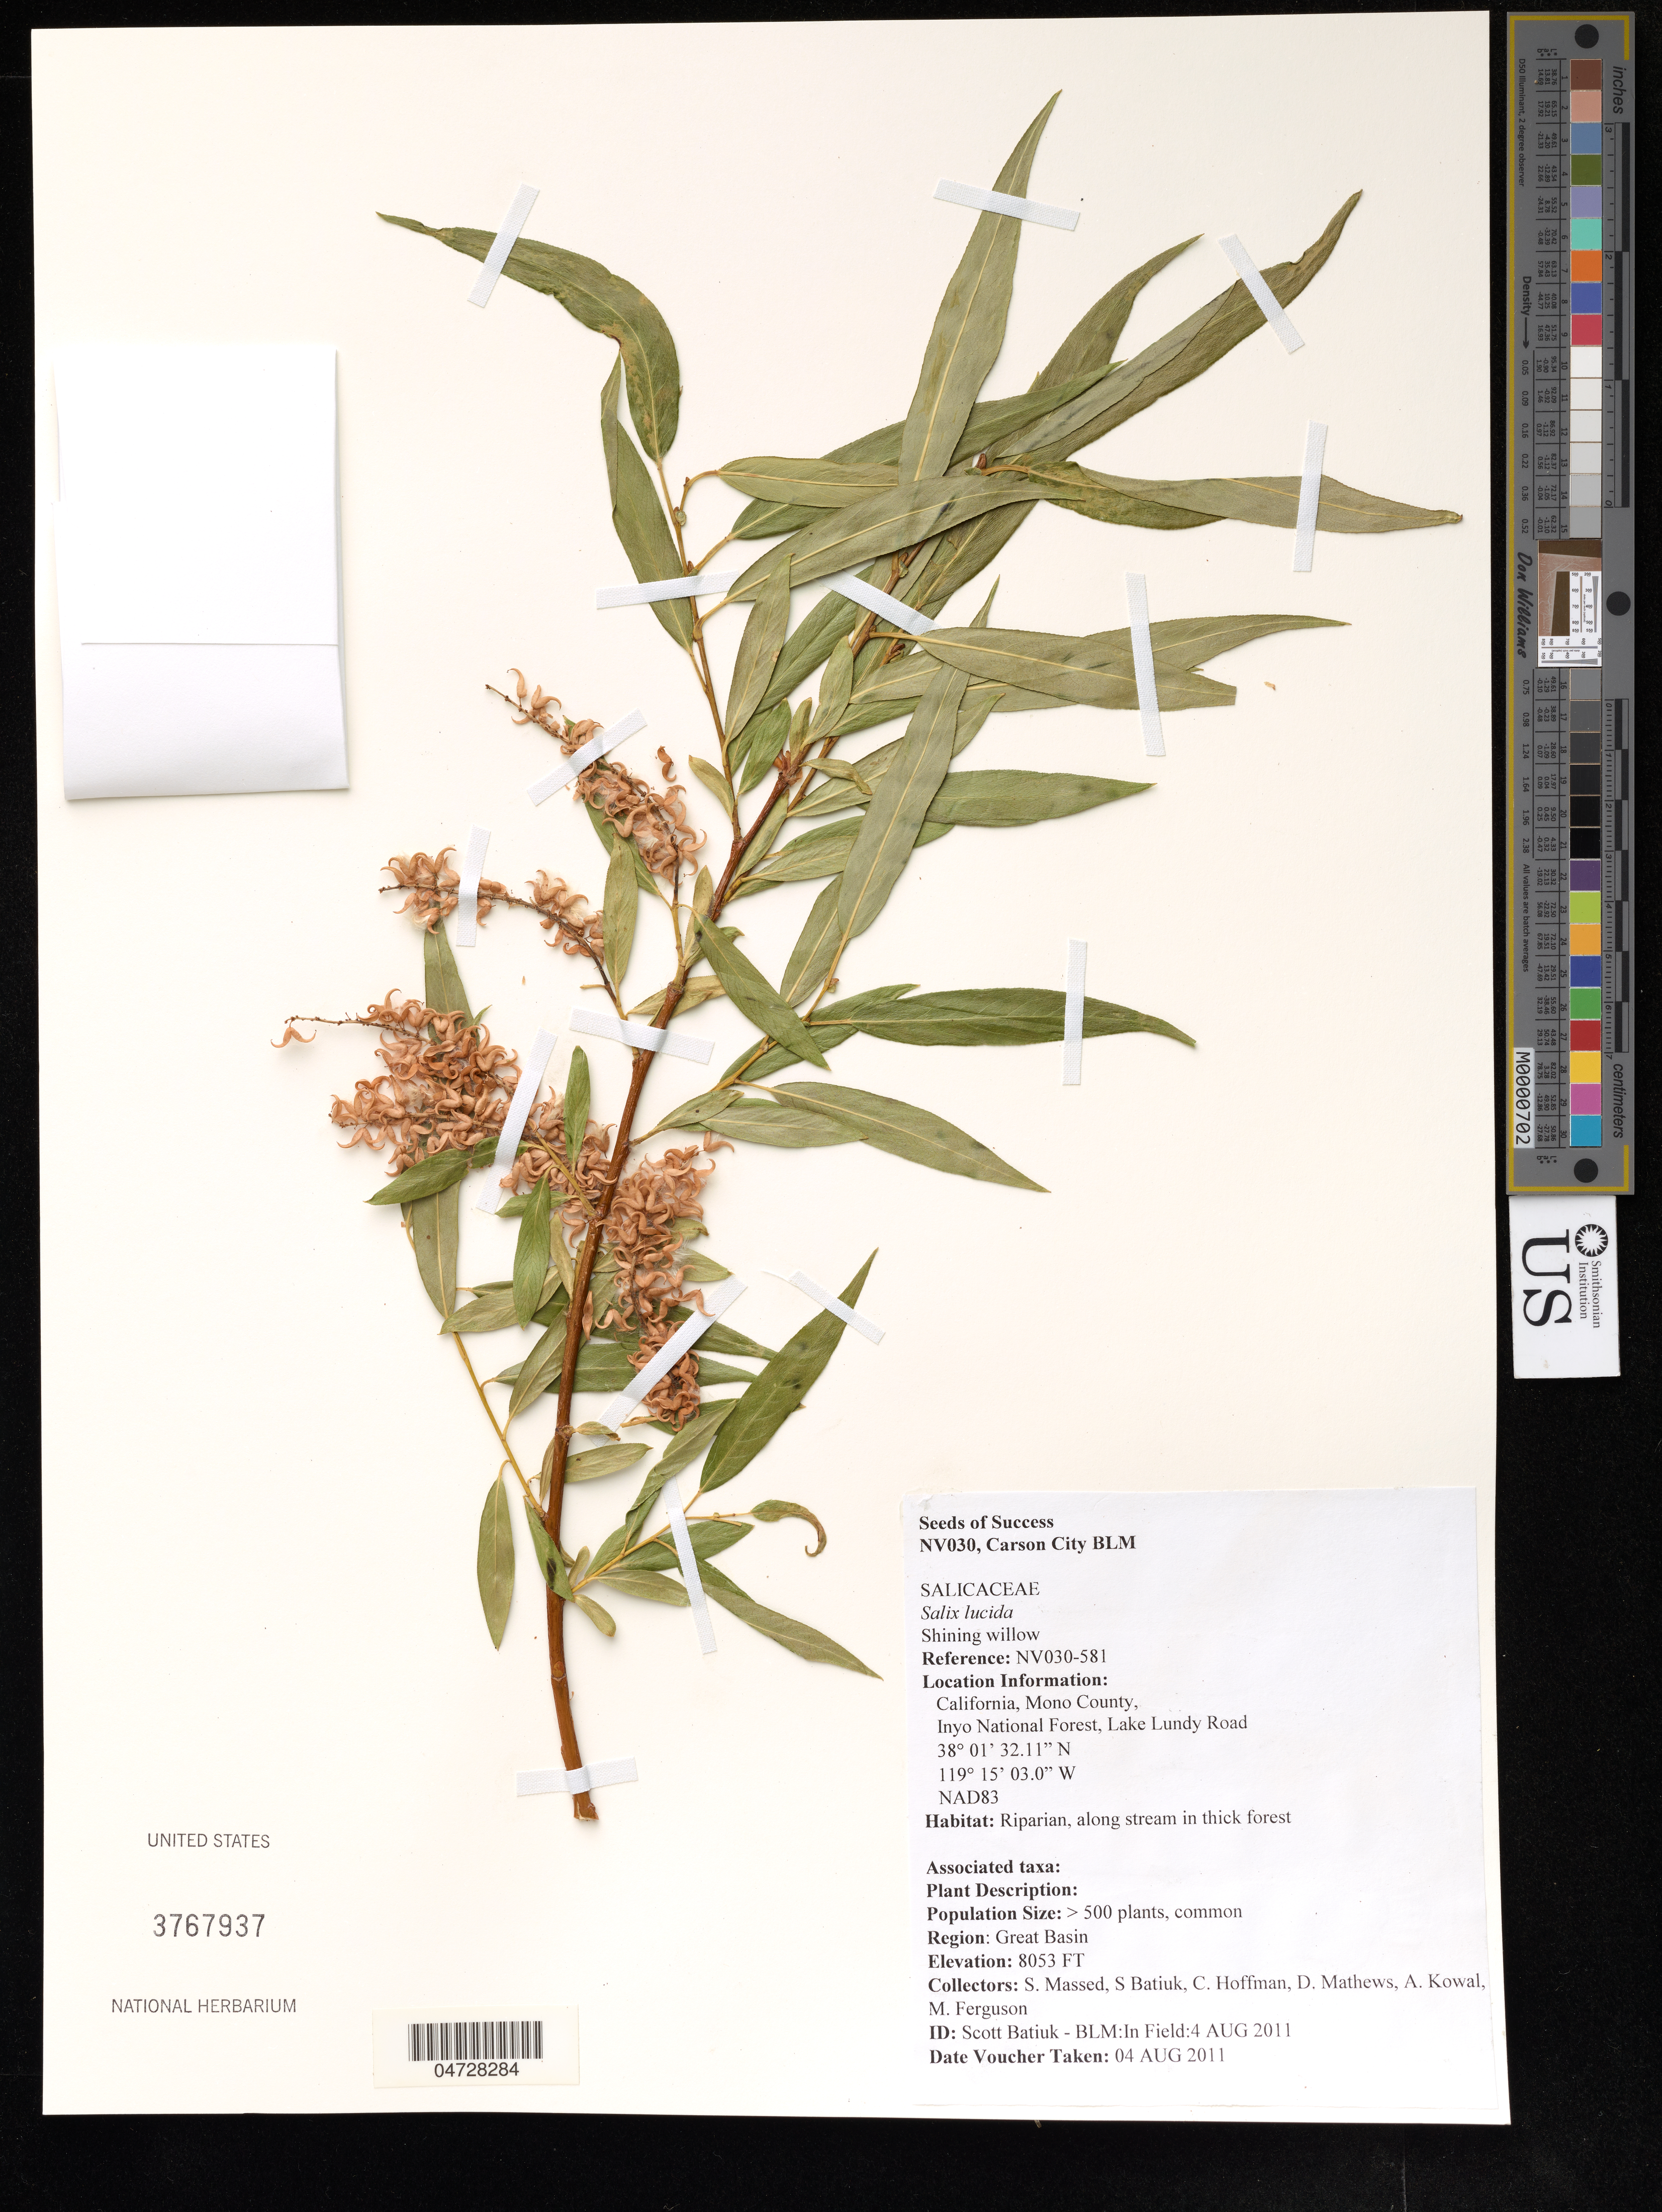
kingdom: Plantae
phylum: Tracheophyta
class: Magnoliopsida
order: Malpighiales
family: Salicaceae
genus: Salix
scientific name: Salix lucida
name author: Muhl.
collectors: S. Massed, S. Batiuk, C. Hoffman & D. Mathews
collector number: NV030-581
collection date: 2011-08-04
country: United States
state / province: California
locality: Mono County, Inyo National Forest, Lake Lundy Road.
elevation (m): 2455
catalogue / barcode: US 3767937